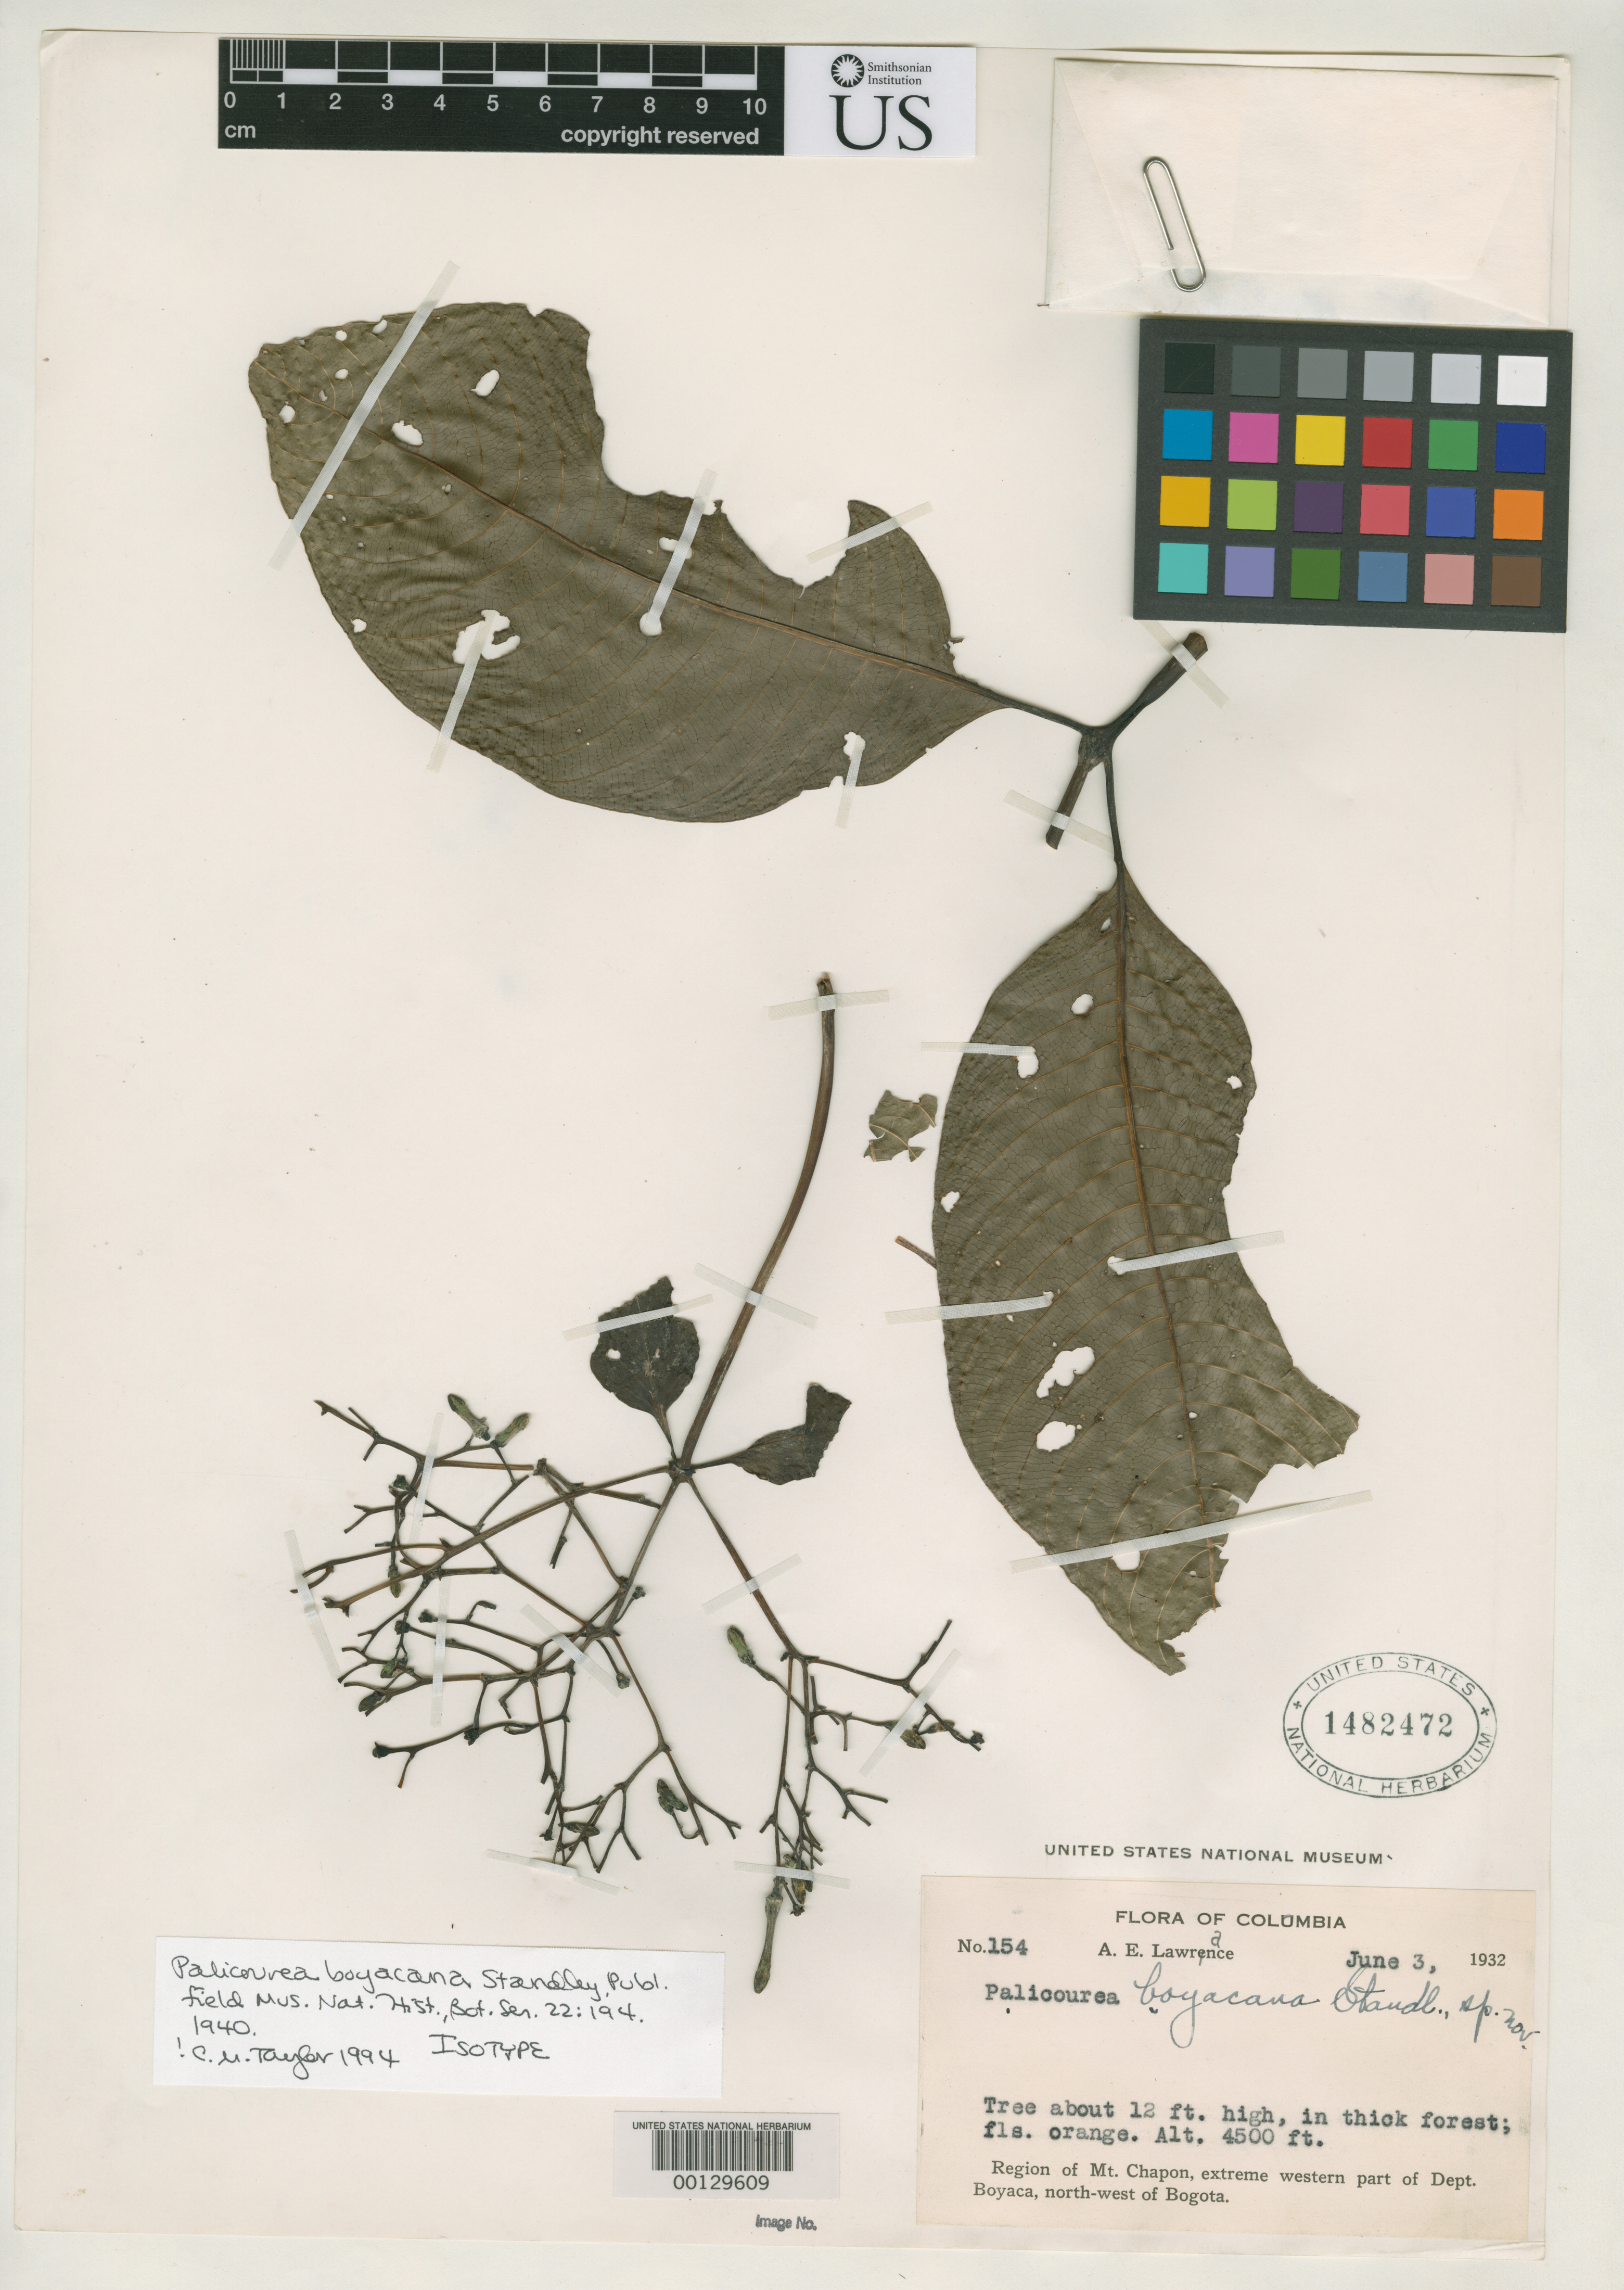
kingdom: Plantae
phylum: Tracheophyta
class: Magnoliopsida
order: Gentianales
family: Rubiaceae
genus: Palicourea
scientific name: Palicourea boyacana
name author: Standl.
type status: Isotype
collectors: A. Lawrance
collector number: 154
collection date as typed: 03 Jun 1932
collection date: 1932-06-03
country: Colombia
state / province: Boyacá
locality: Mt. Chapon region, extreme W part of Boyaca Dept., NW of Bogota.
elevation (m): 1350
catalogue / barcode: US 1482472